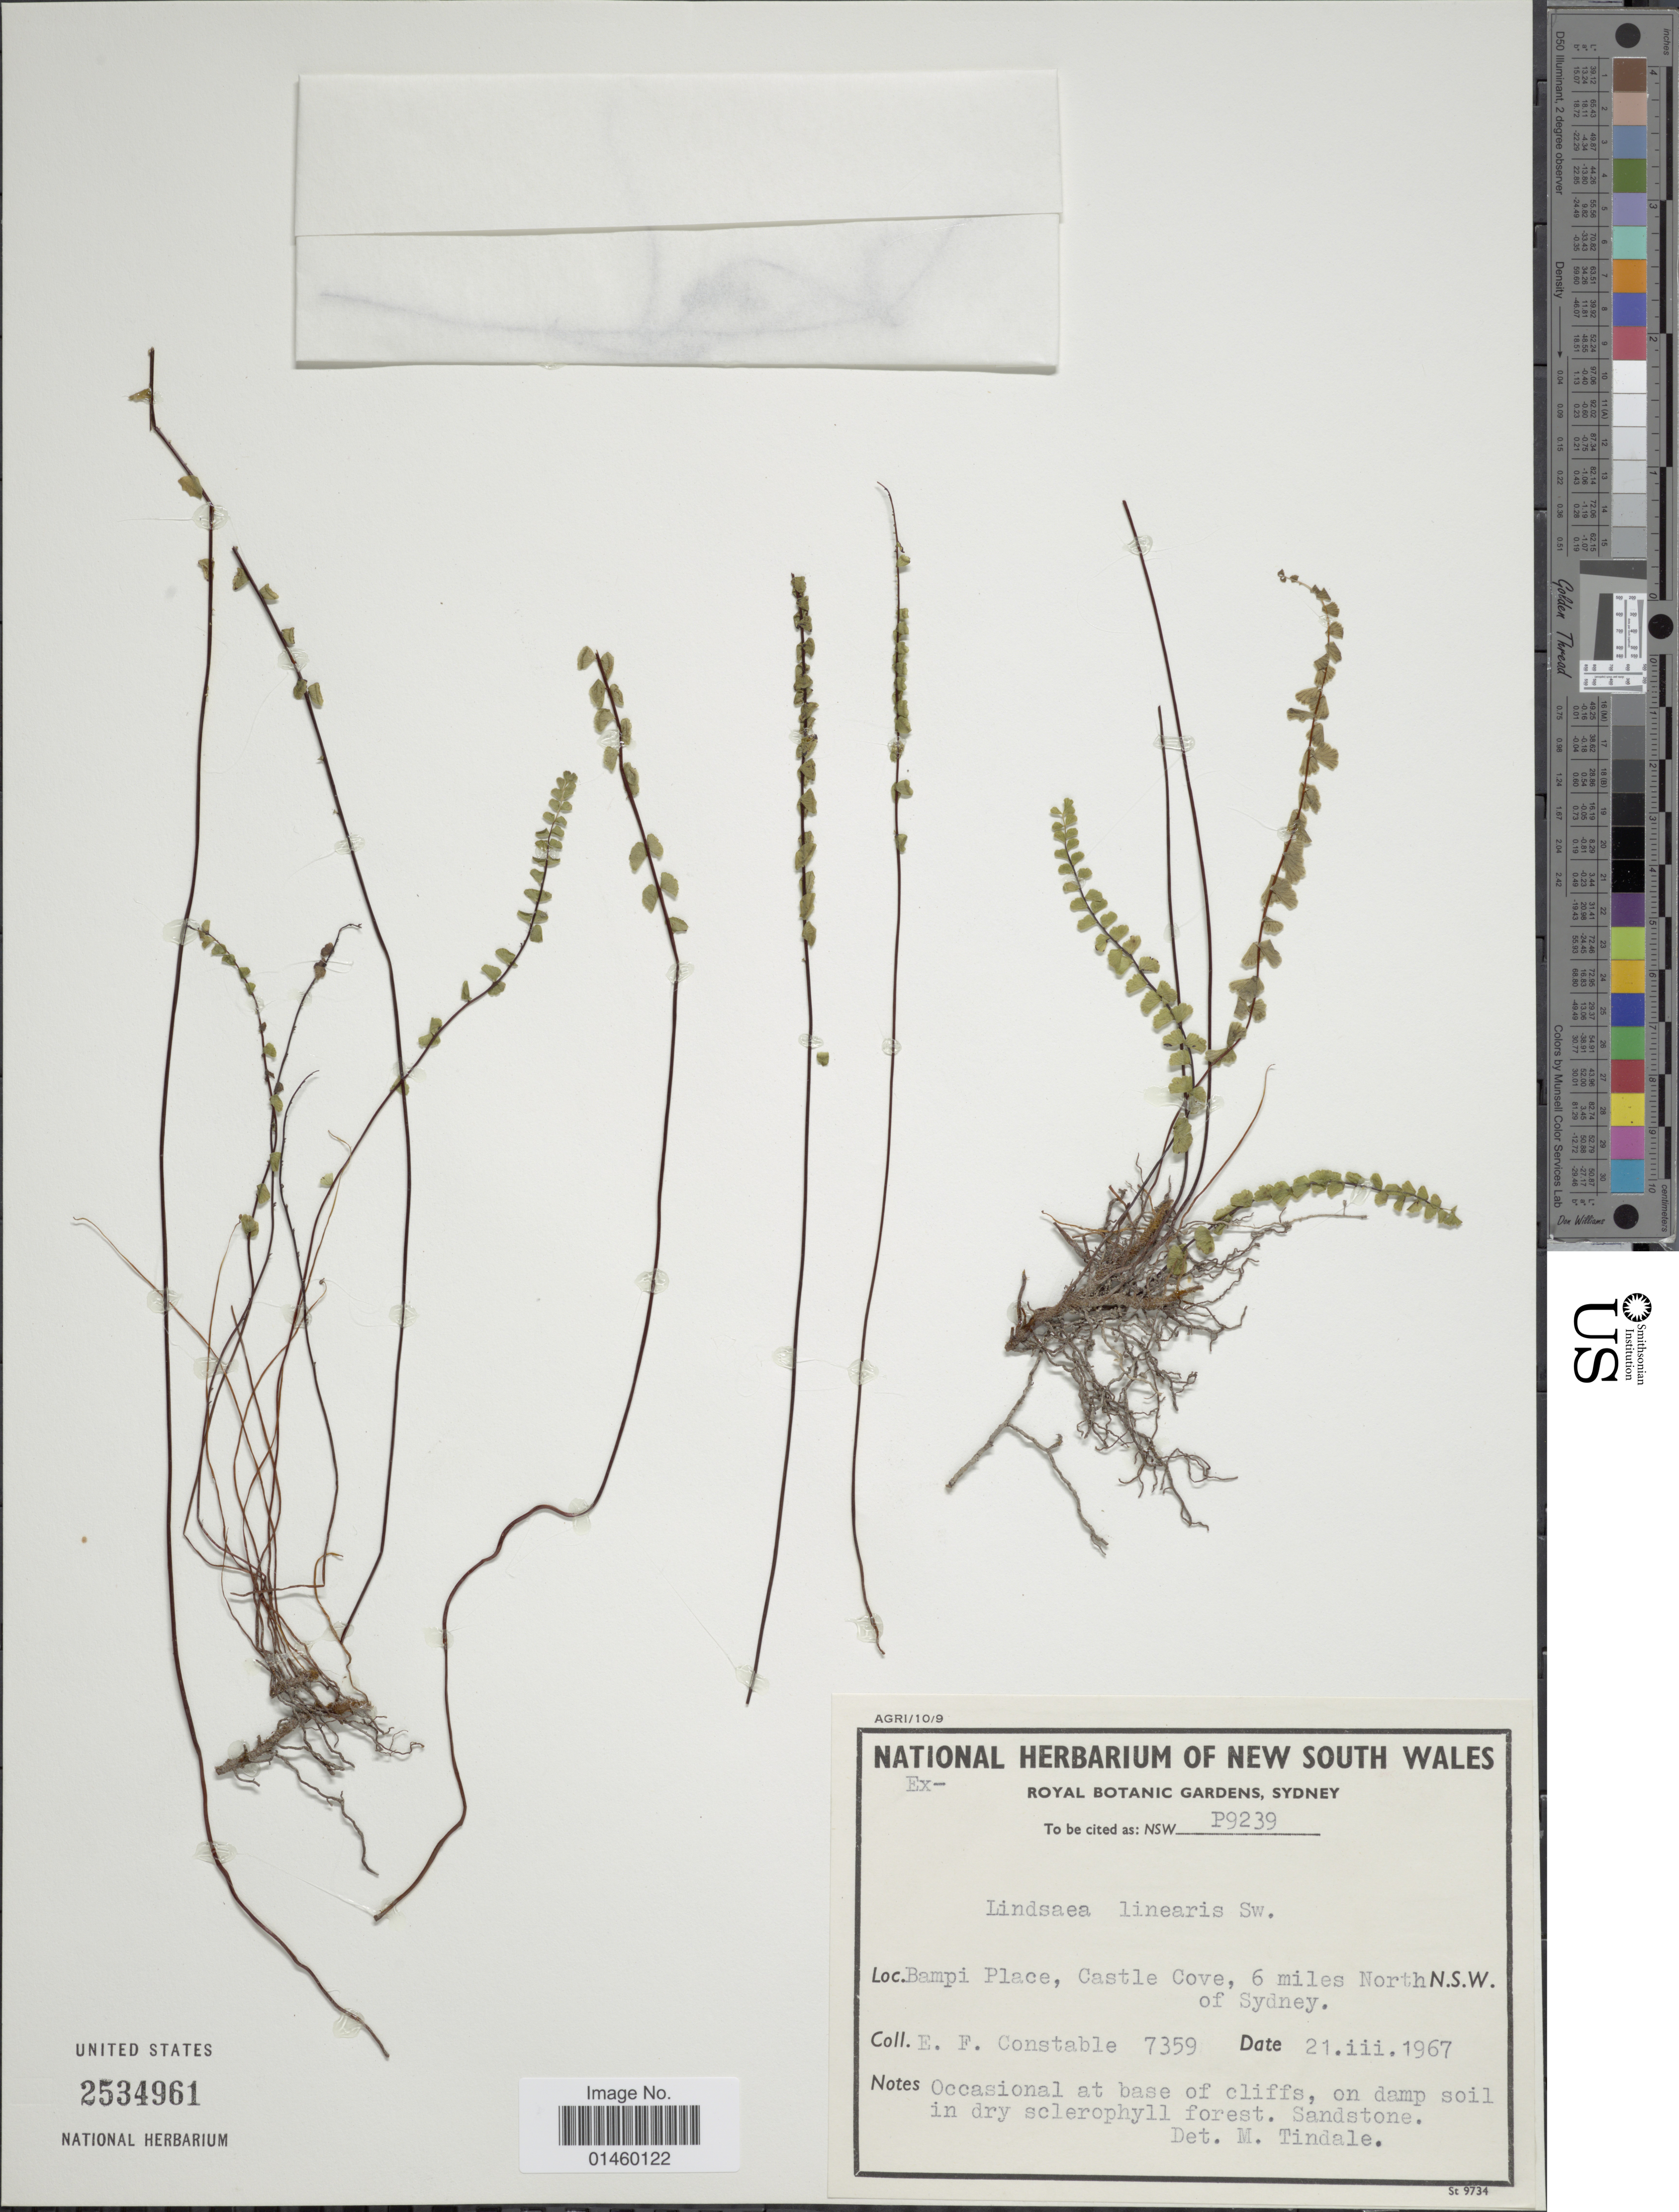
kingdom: Plantae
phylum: Tracheophyta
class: Polypodiopsida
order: Polypodiales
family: Lindsaeaceae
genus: Lindsaea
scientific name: Lindsaea linearis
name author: Sw.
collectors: E. F. Constable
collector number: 7359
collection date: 1967-03-21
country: Australia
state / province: New South Wales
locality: Bampi Place, Castle Cove, 6 miles North of Sydney. N.S.W.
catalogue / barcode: US 2534961